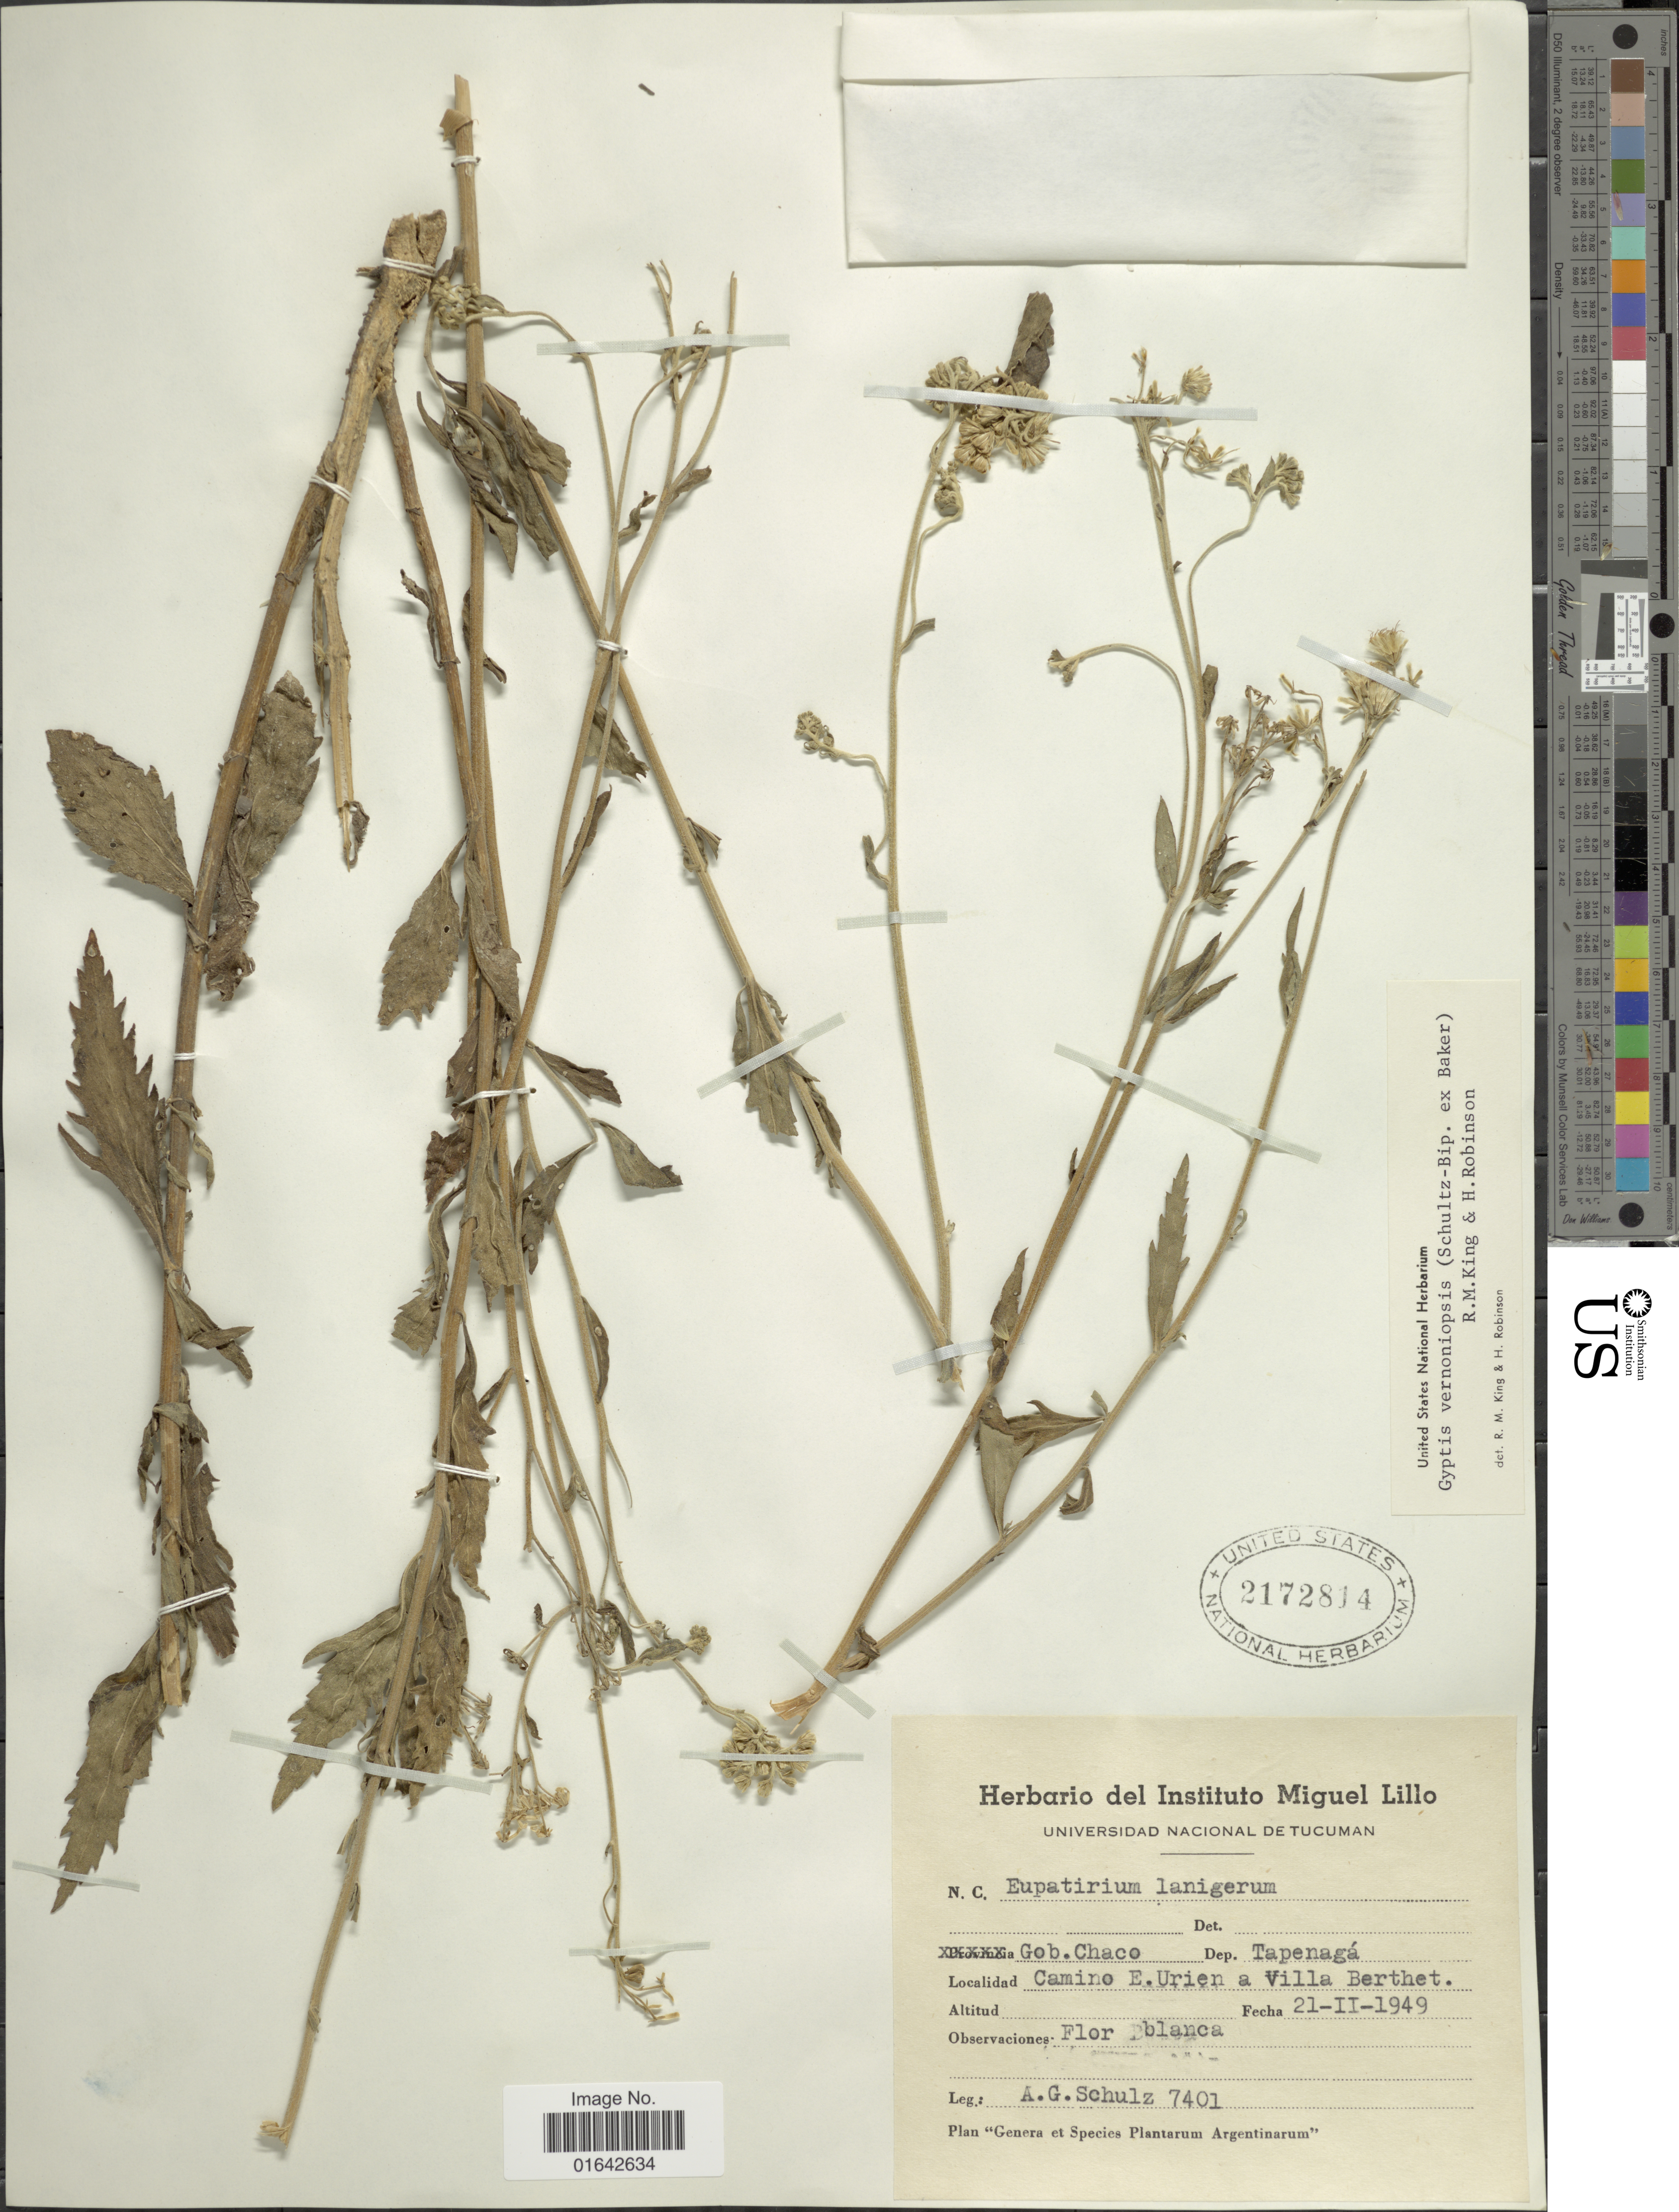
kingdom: Plantae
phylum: Tracheophyta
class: Magnoliopsida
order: Asterales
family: Asteraceae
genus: Gyptis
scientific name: Gyptis vernoniopsis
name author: (Sch. Bip. ex Baker) R.M. King & H. Rob.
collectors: A. G. Schulz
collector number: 7401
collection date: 1949-02-21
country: Argentina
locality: Gob. Chaco, Dep. Tapenaga, Camiro E. Urien a Villa Berthet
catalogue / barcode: US 2172814